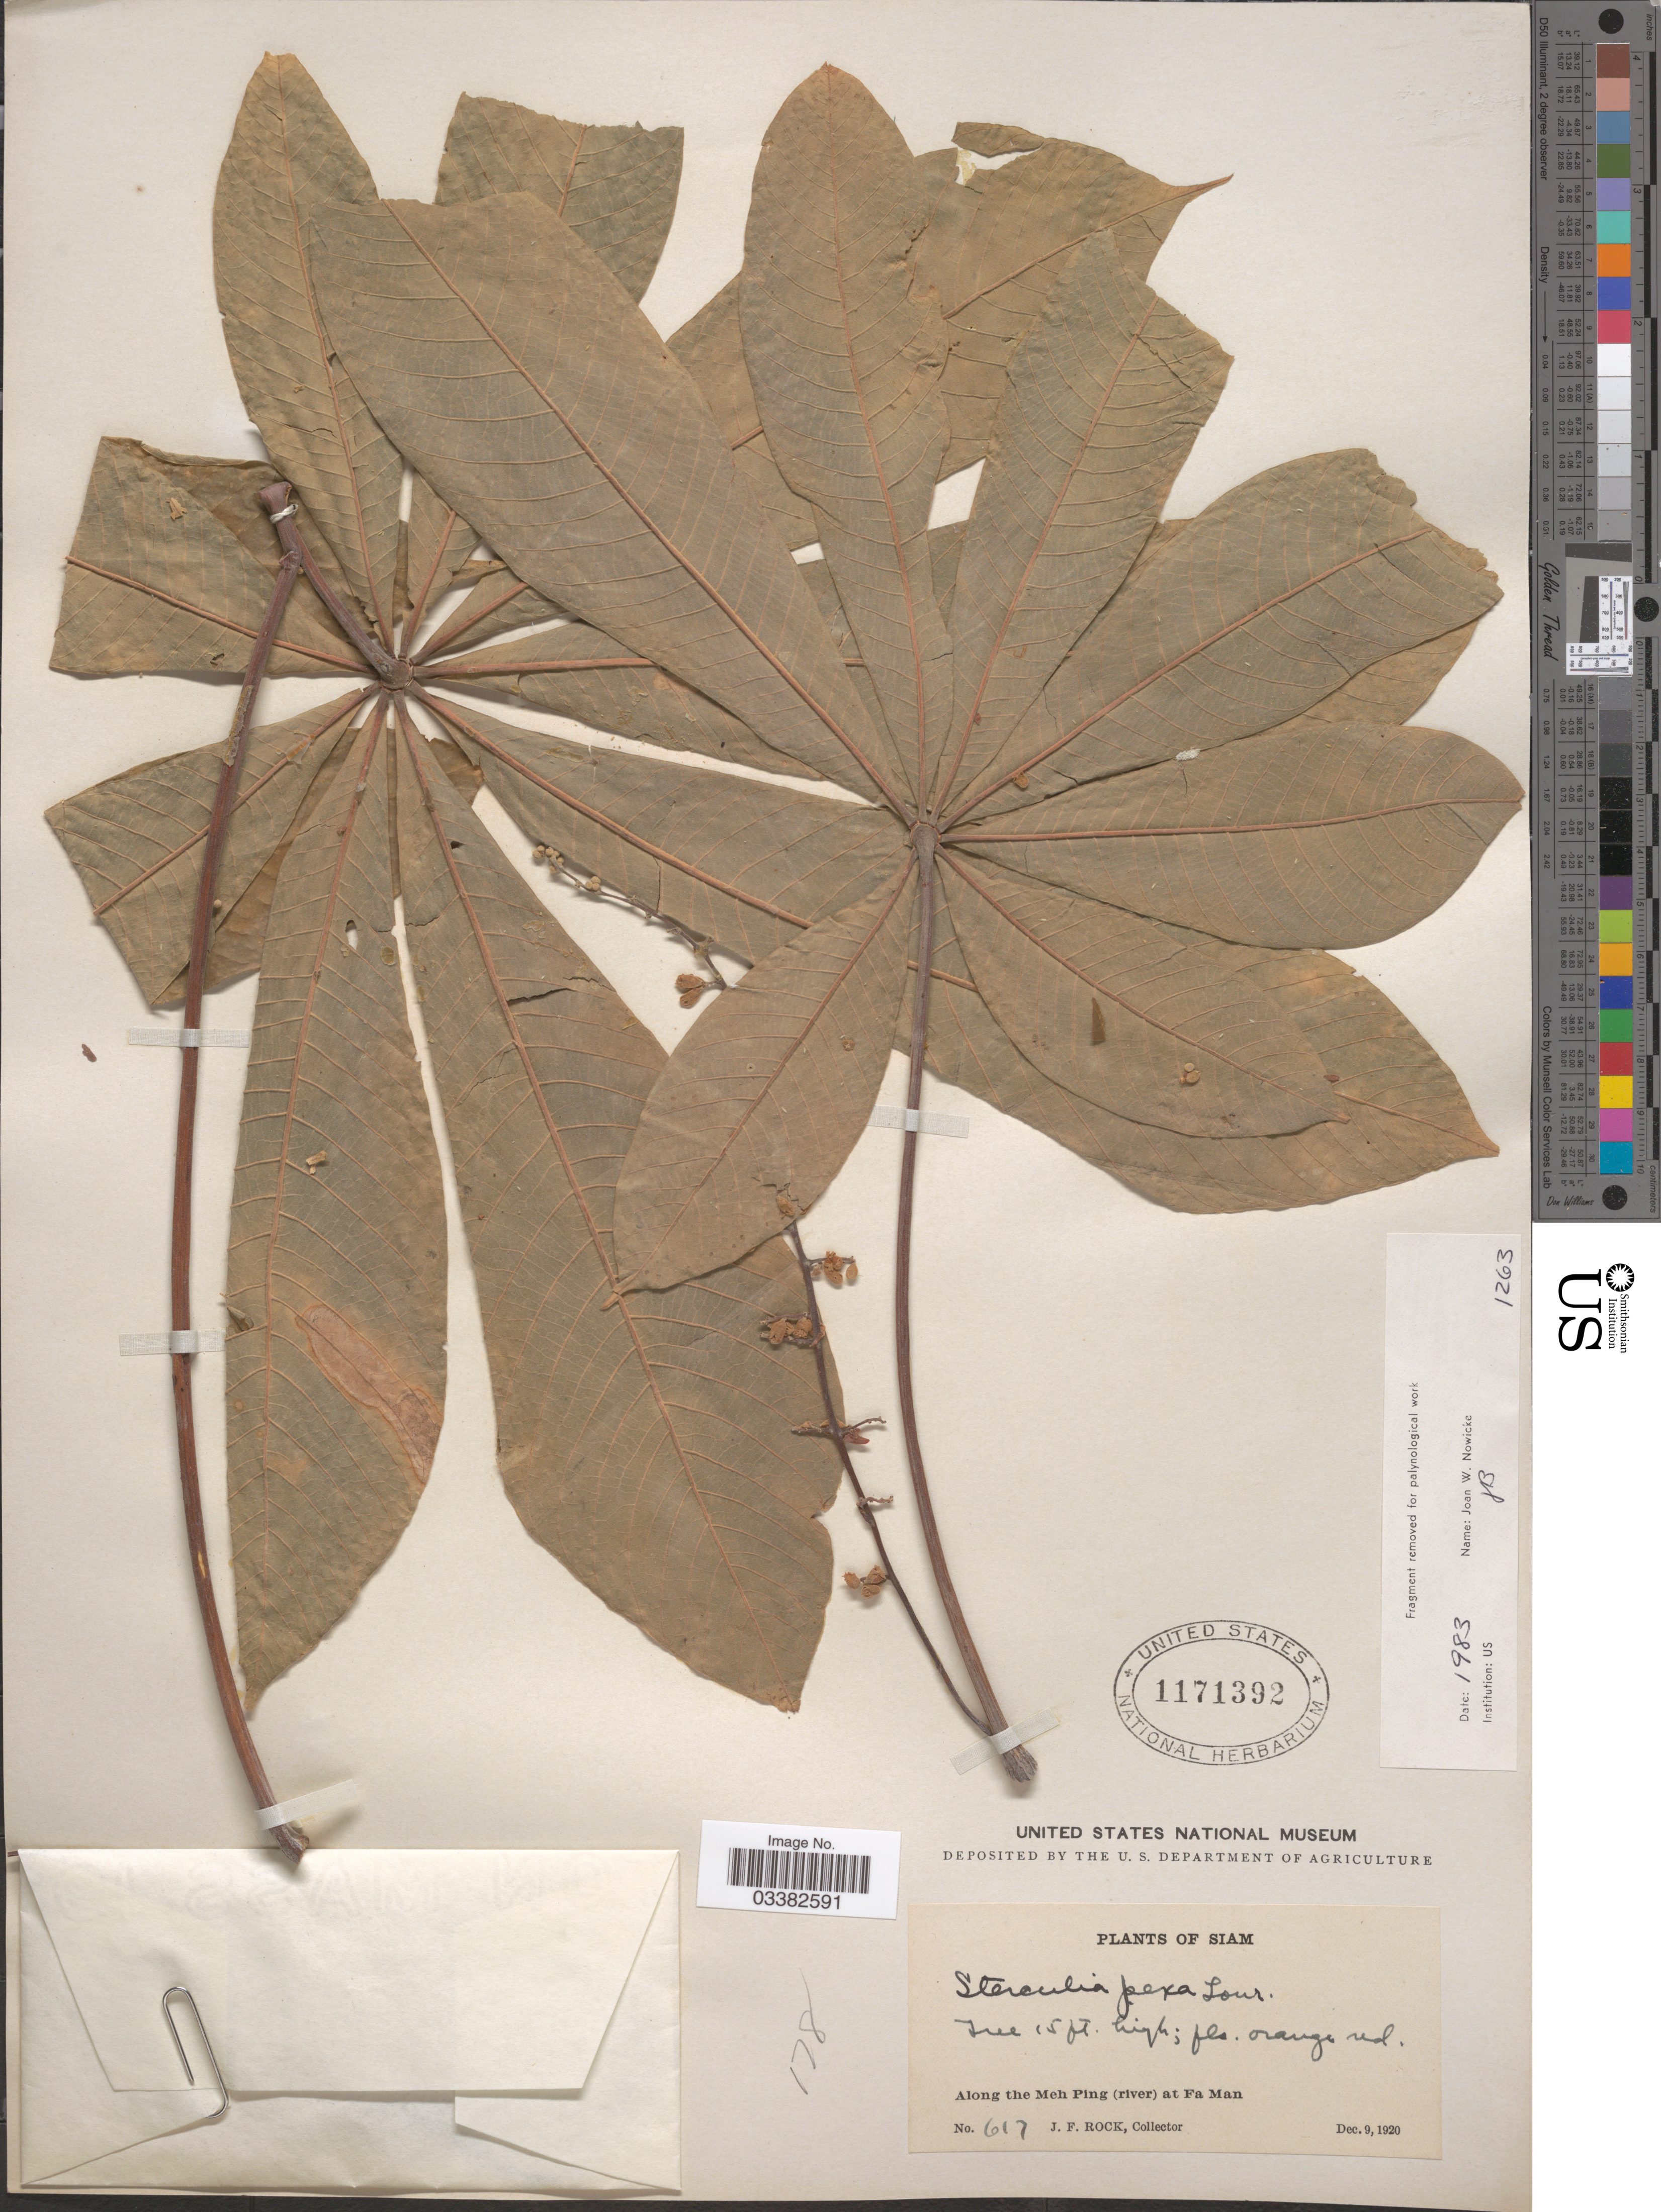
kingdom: Plantae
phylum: Tracheophyta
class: Magnoliopsida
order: Malvales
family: Malvaceae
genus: Sterculia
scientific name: Sterculia pexa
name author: Pierre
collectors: J. Rock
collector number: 617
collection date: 1920-12-09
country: Thailand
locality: Siam. Along the Meh Ping (river) at Fa Man.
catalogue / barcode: US 1171392